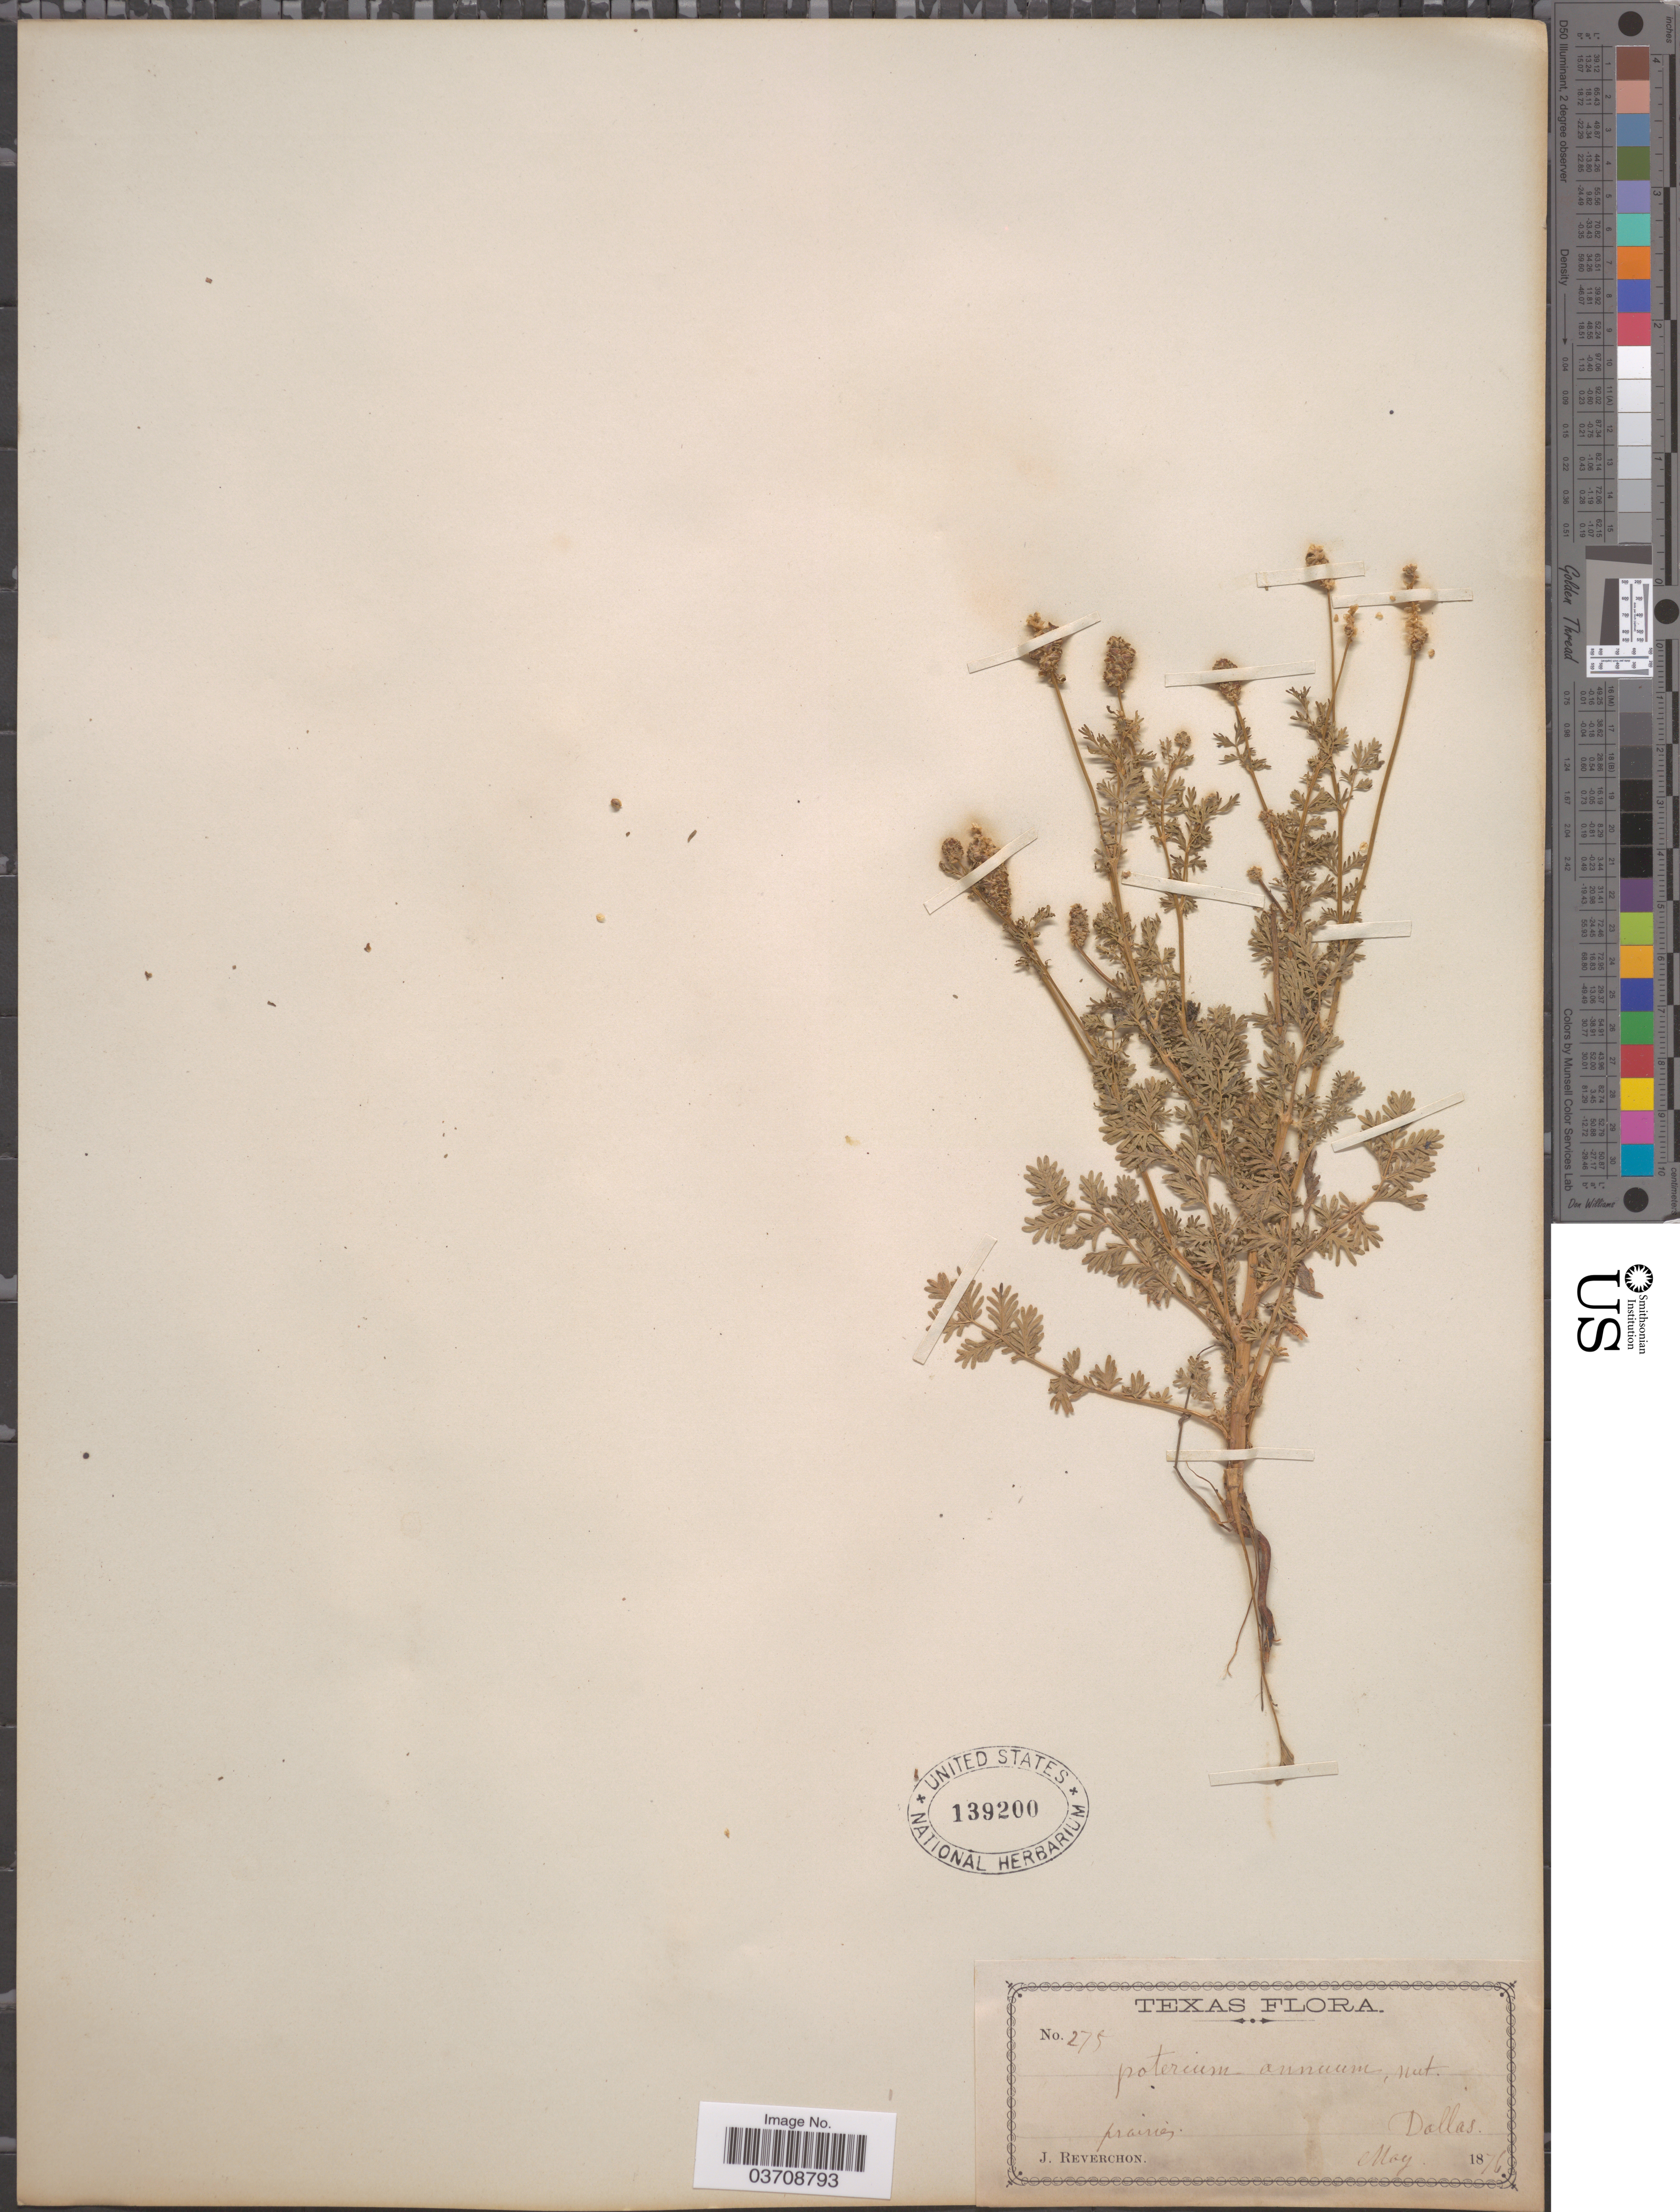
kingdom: Plantae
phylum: Tracheophyta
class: Magnoliopsida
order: Rosales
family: Rosaceae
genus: Sanguisorba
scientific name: Sanguisorba annua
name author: (Nutt. ex Hook.) Torr. & A. Gray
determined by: Strong, Mark T., (BOT), Smithsonian Institution - National Museum of Natural History (UNITED STATES)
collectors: J. Reverchon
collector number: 275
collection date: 1876-05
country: United States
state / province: Texas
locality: Dallas.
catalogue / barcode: US 139200